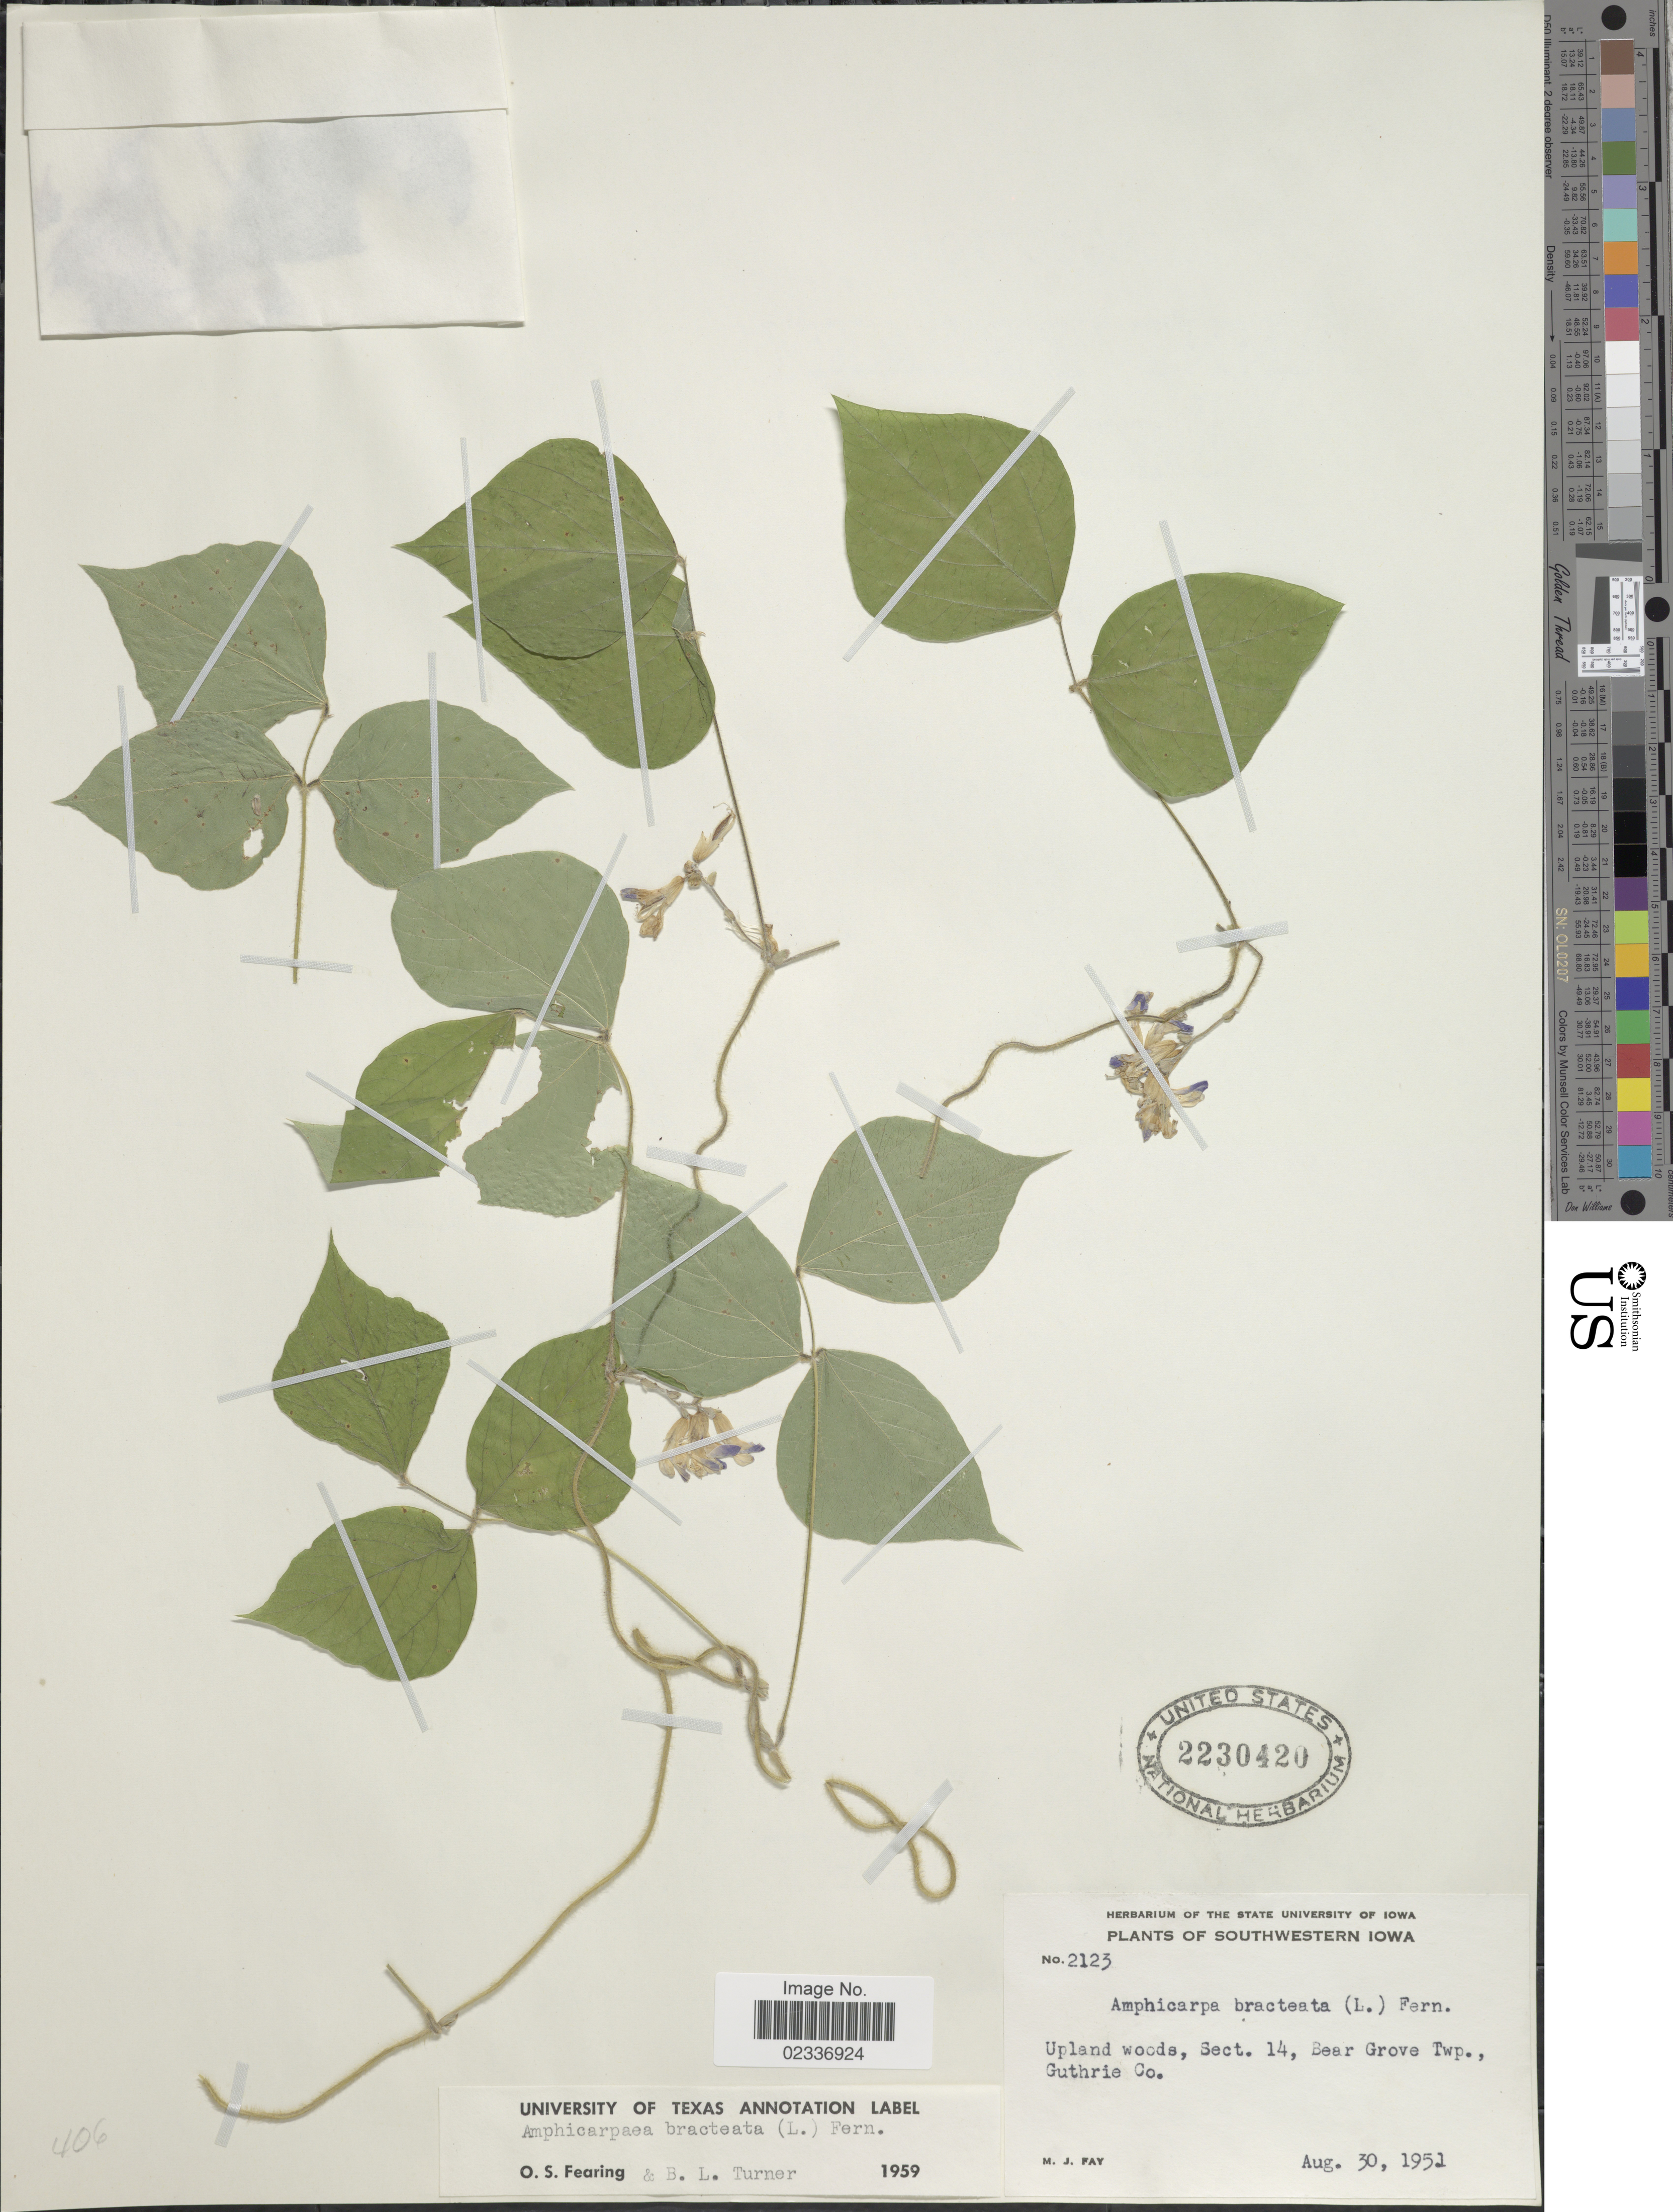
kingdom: Plantae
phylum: Tracheophyta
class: Magnoliopsida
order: Fabales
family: Fabaceae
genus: Amphicarpaea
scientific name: Amphicarpaea bracteata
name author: (L.) Fernald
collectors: M. Fay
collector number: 2123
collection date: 1951-08-30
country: United States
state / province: Iowa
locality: Southwestern Iowa. Upland woods, Sect. 14, Bear Grove Twp., Guthrie Co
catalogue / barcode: US 2230420